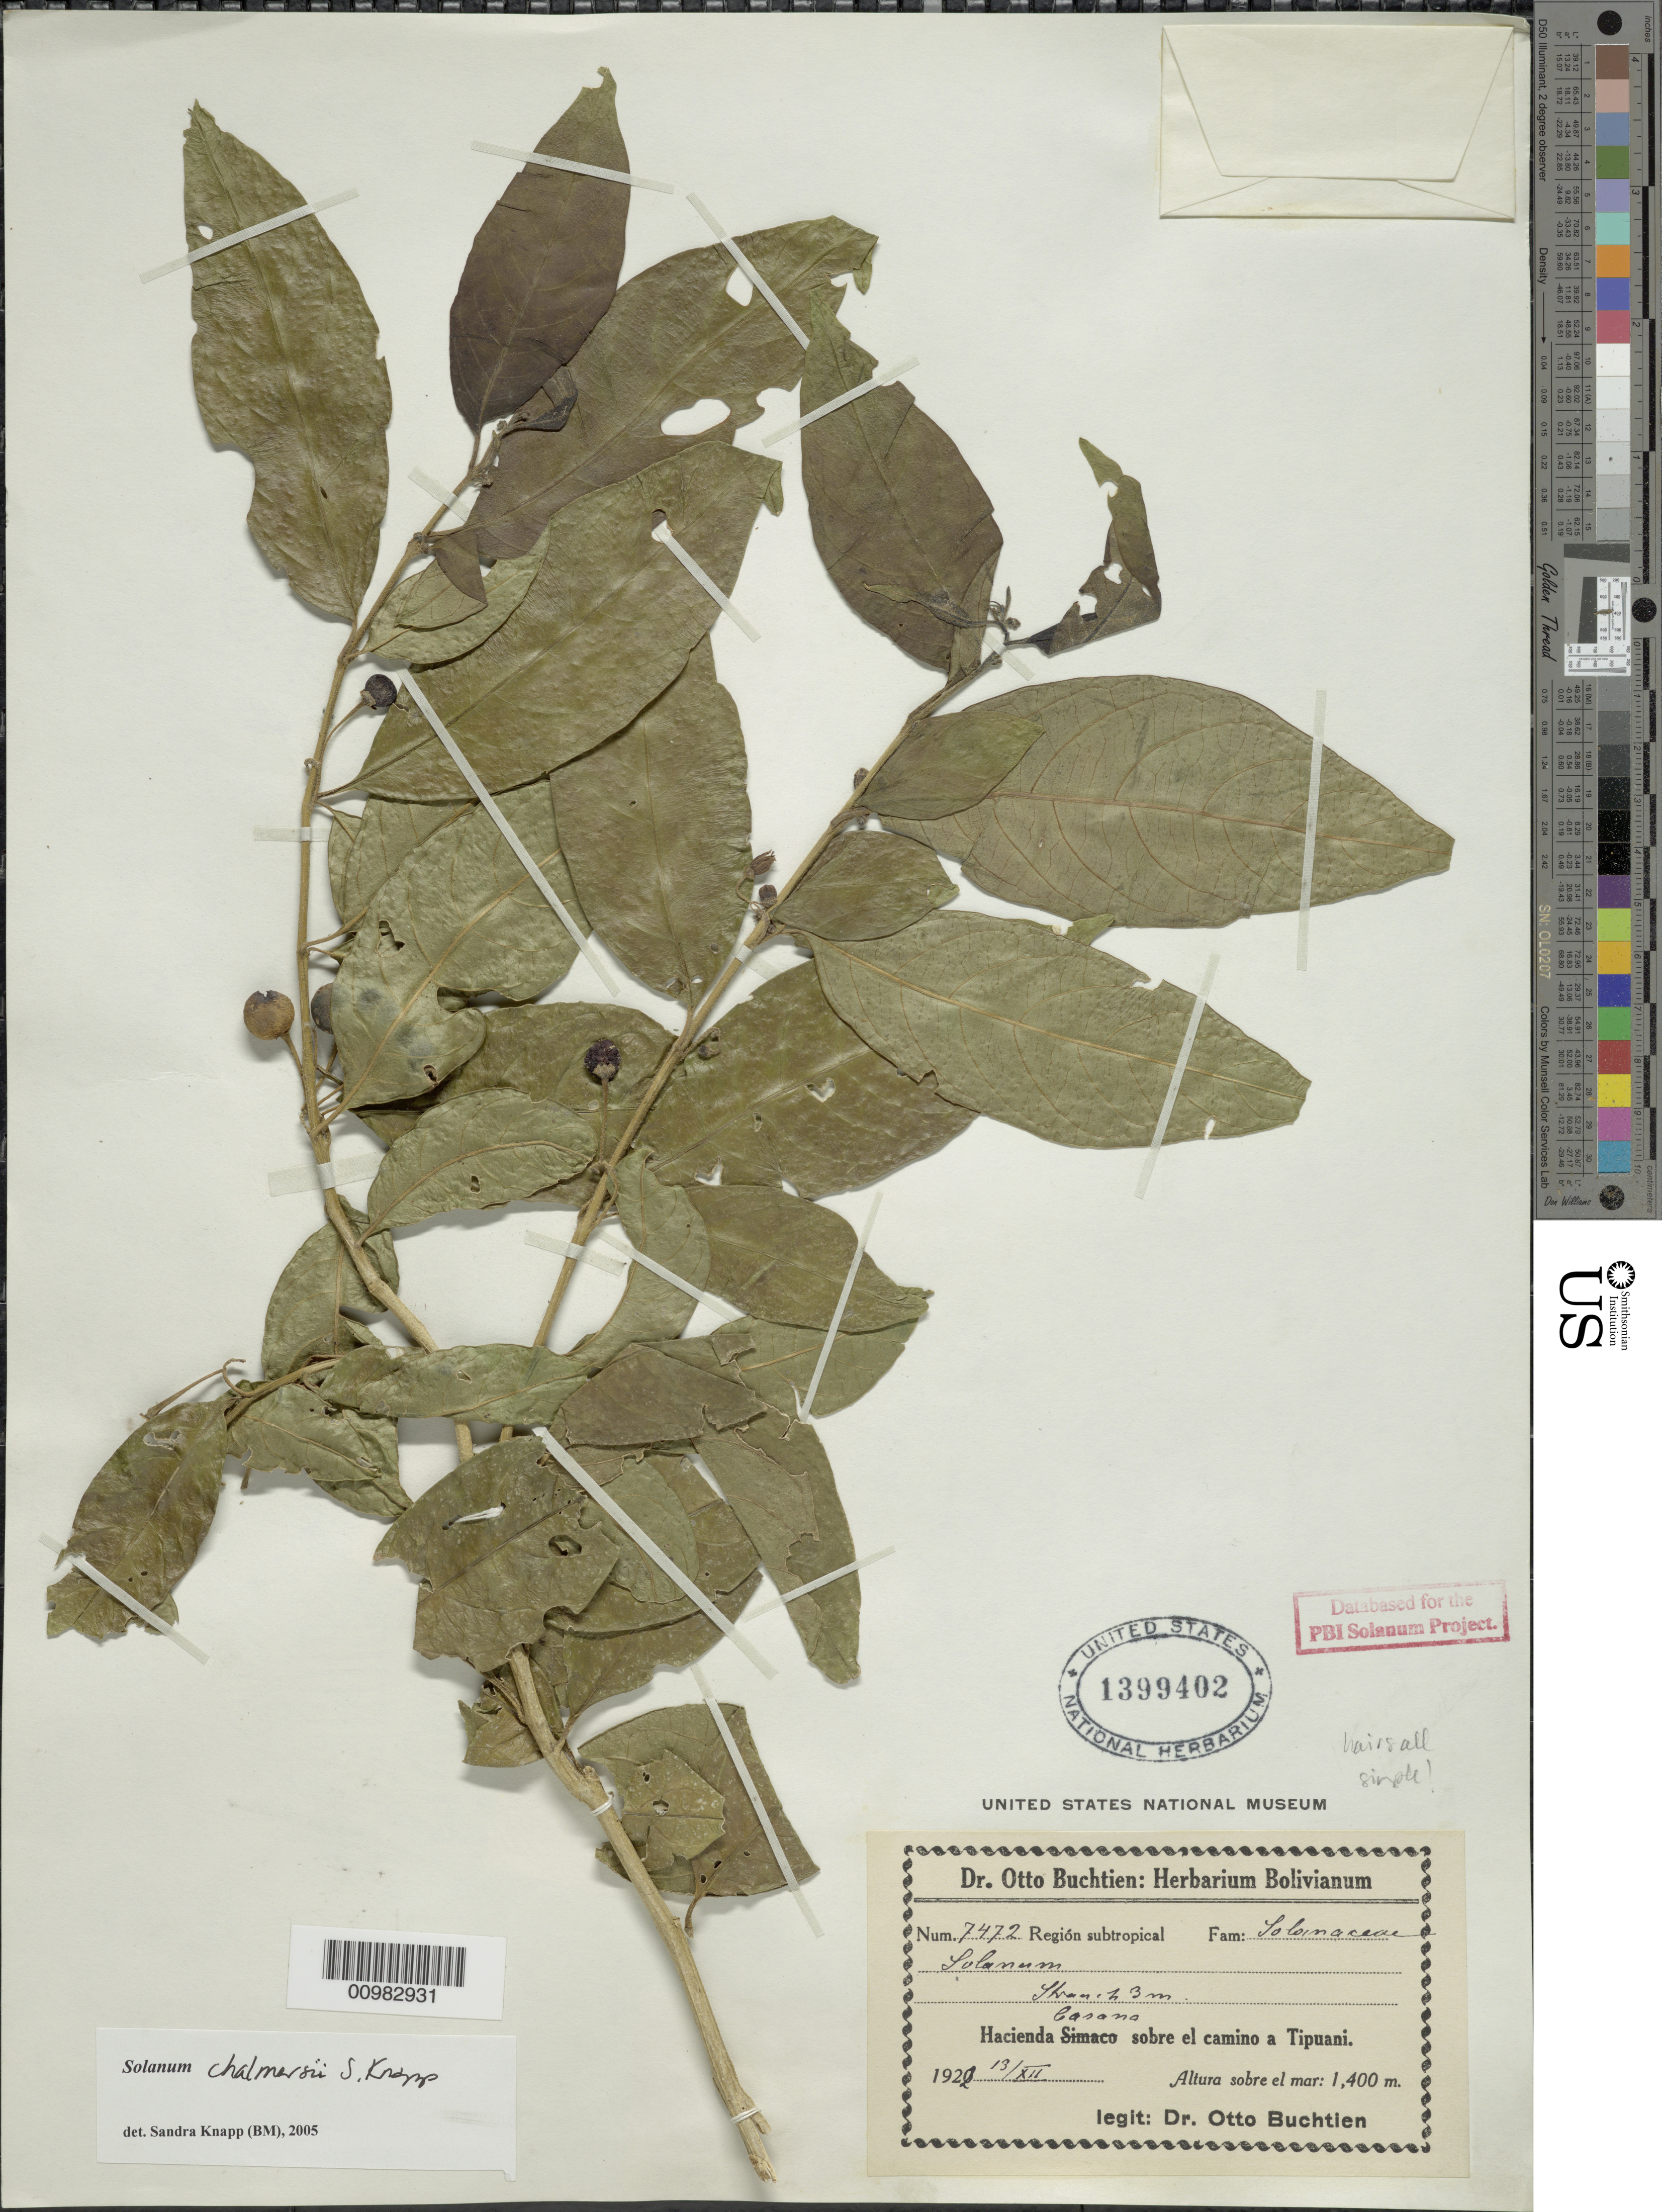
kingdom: Plantae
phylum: Tracheophyta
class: Magnoliopsida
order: Solanales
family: Solanaceae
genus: Solanum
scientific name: Solanum chalmersii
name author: S. Knapp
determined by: Knapp, S. D.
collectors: O. Buchtien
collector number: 7472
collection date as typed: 13 Dec 1922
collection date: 1922-12-13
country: Bolivia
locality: Hacienda Carana sobre el camino a Tipuani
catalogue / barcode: US 1399402